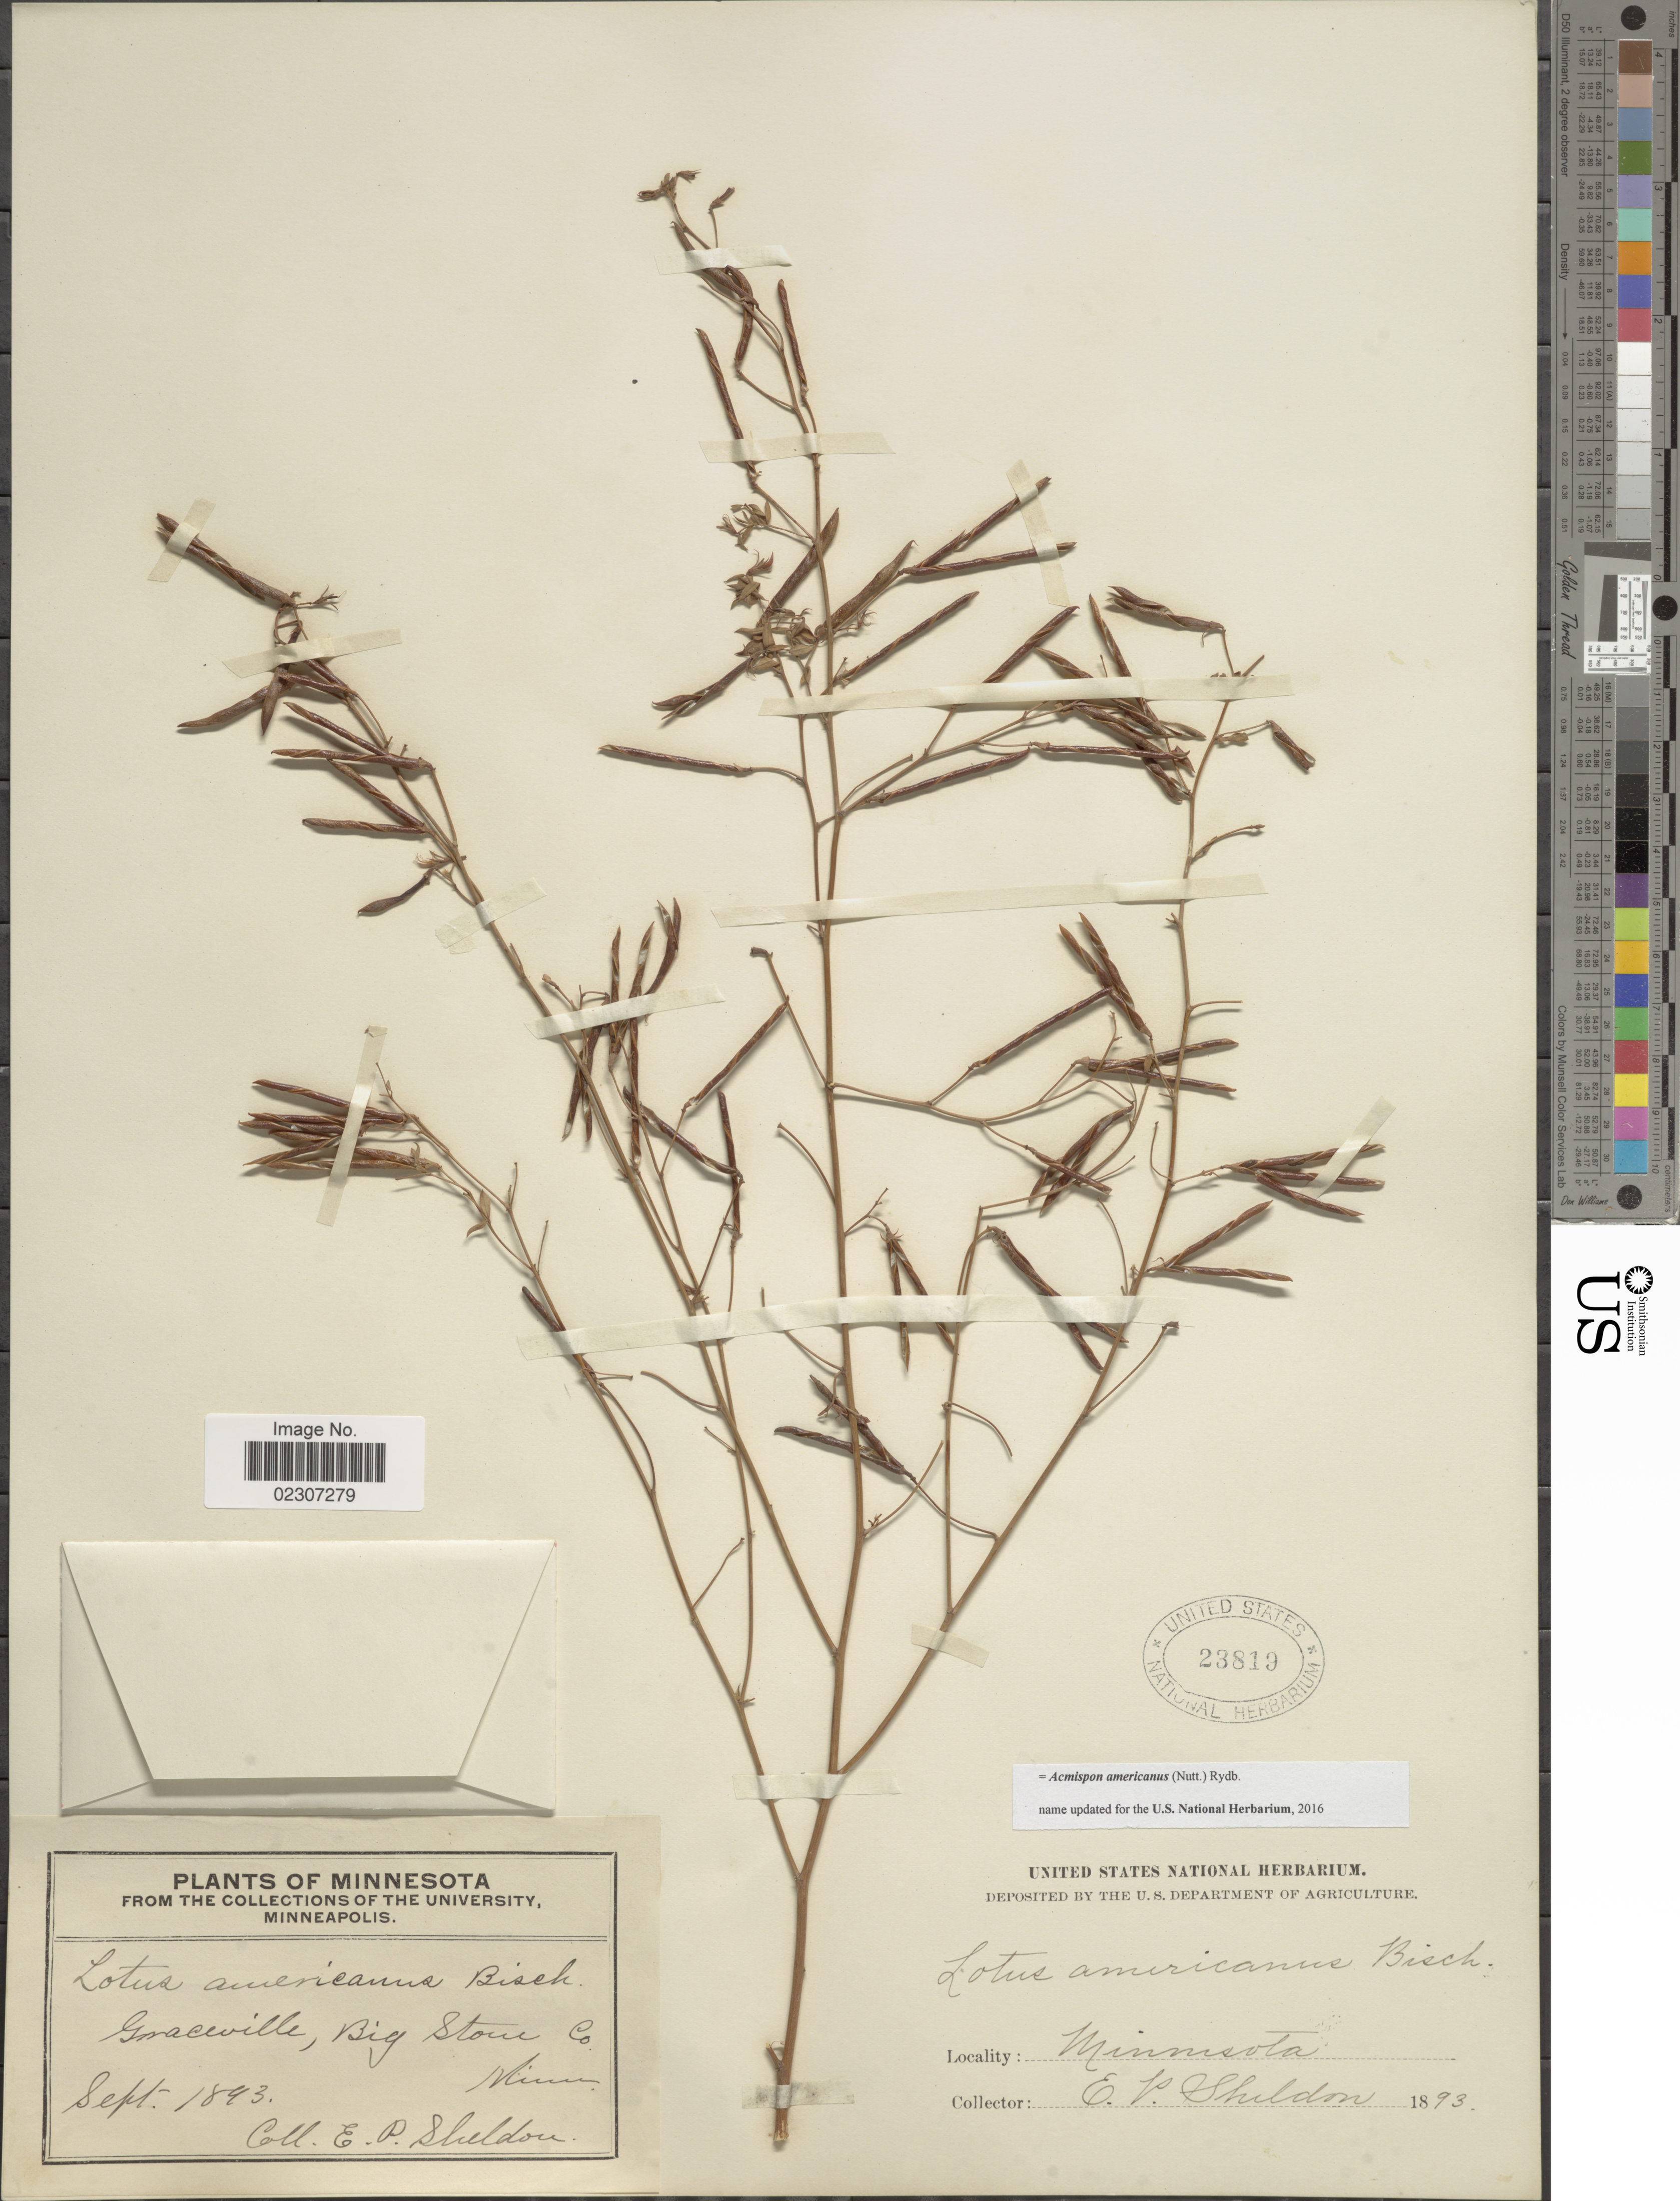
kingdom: Plantae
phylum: Tracheophyta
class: Magnoliopsida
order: Fabales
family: Fabaceae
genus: Acmispon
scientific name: Acmispon americanus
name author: (Nutt.) Rydb.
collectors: E. P. Sheldon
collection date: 1893-09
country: United States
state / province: Minnesota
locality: Minnesota, Graceville, Big Stone Co.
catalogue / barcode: US 23819